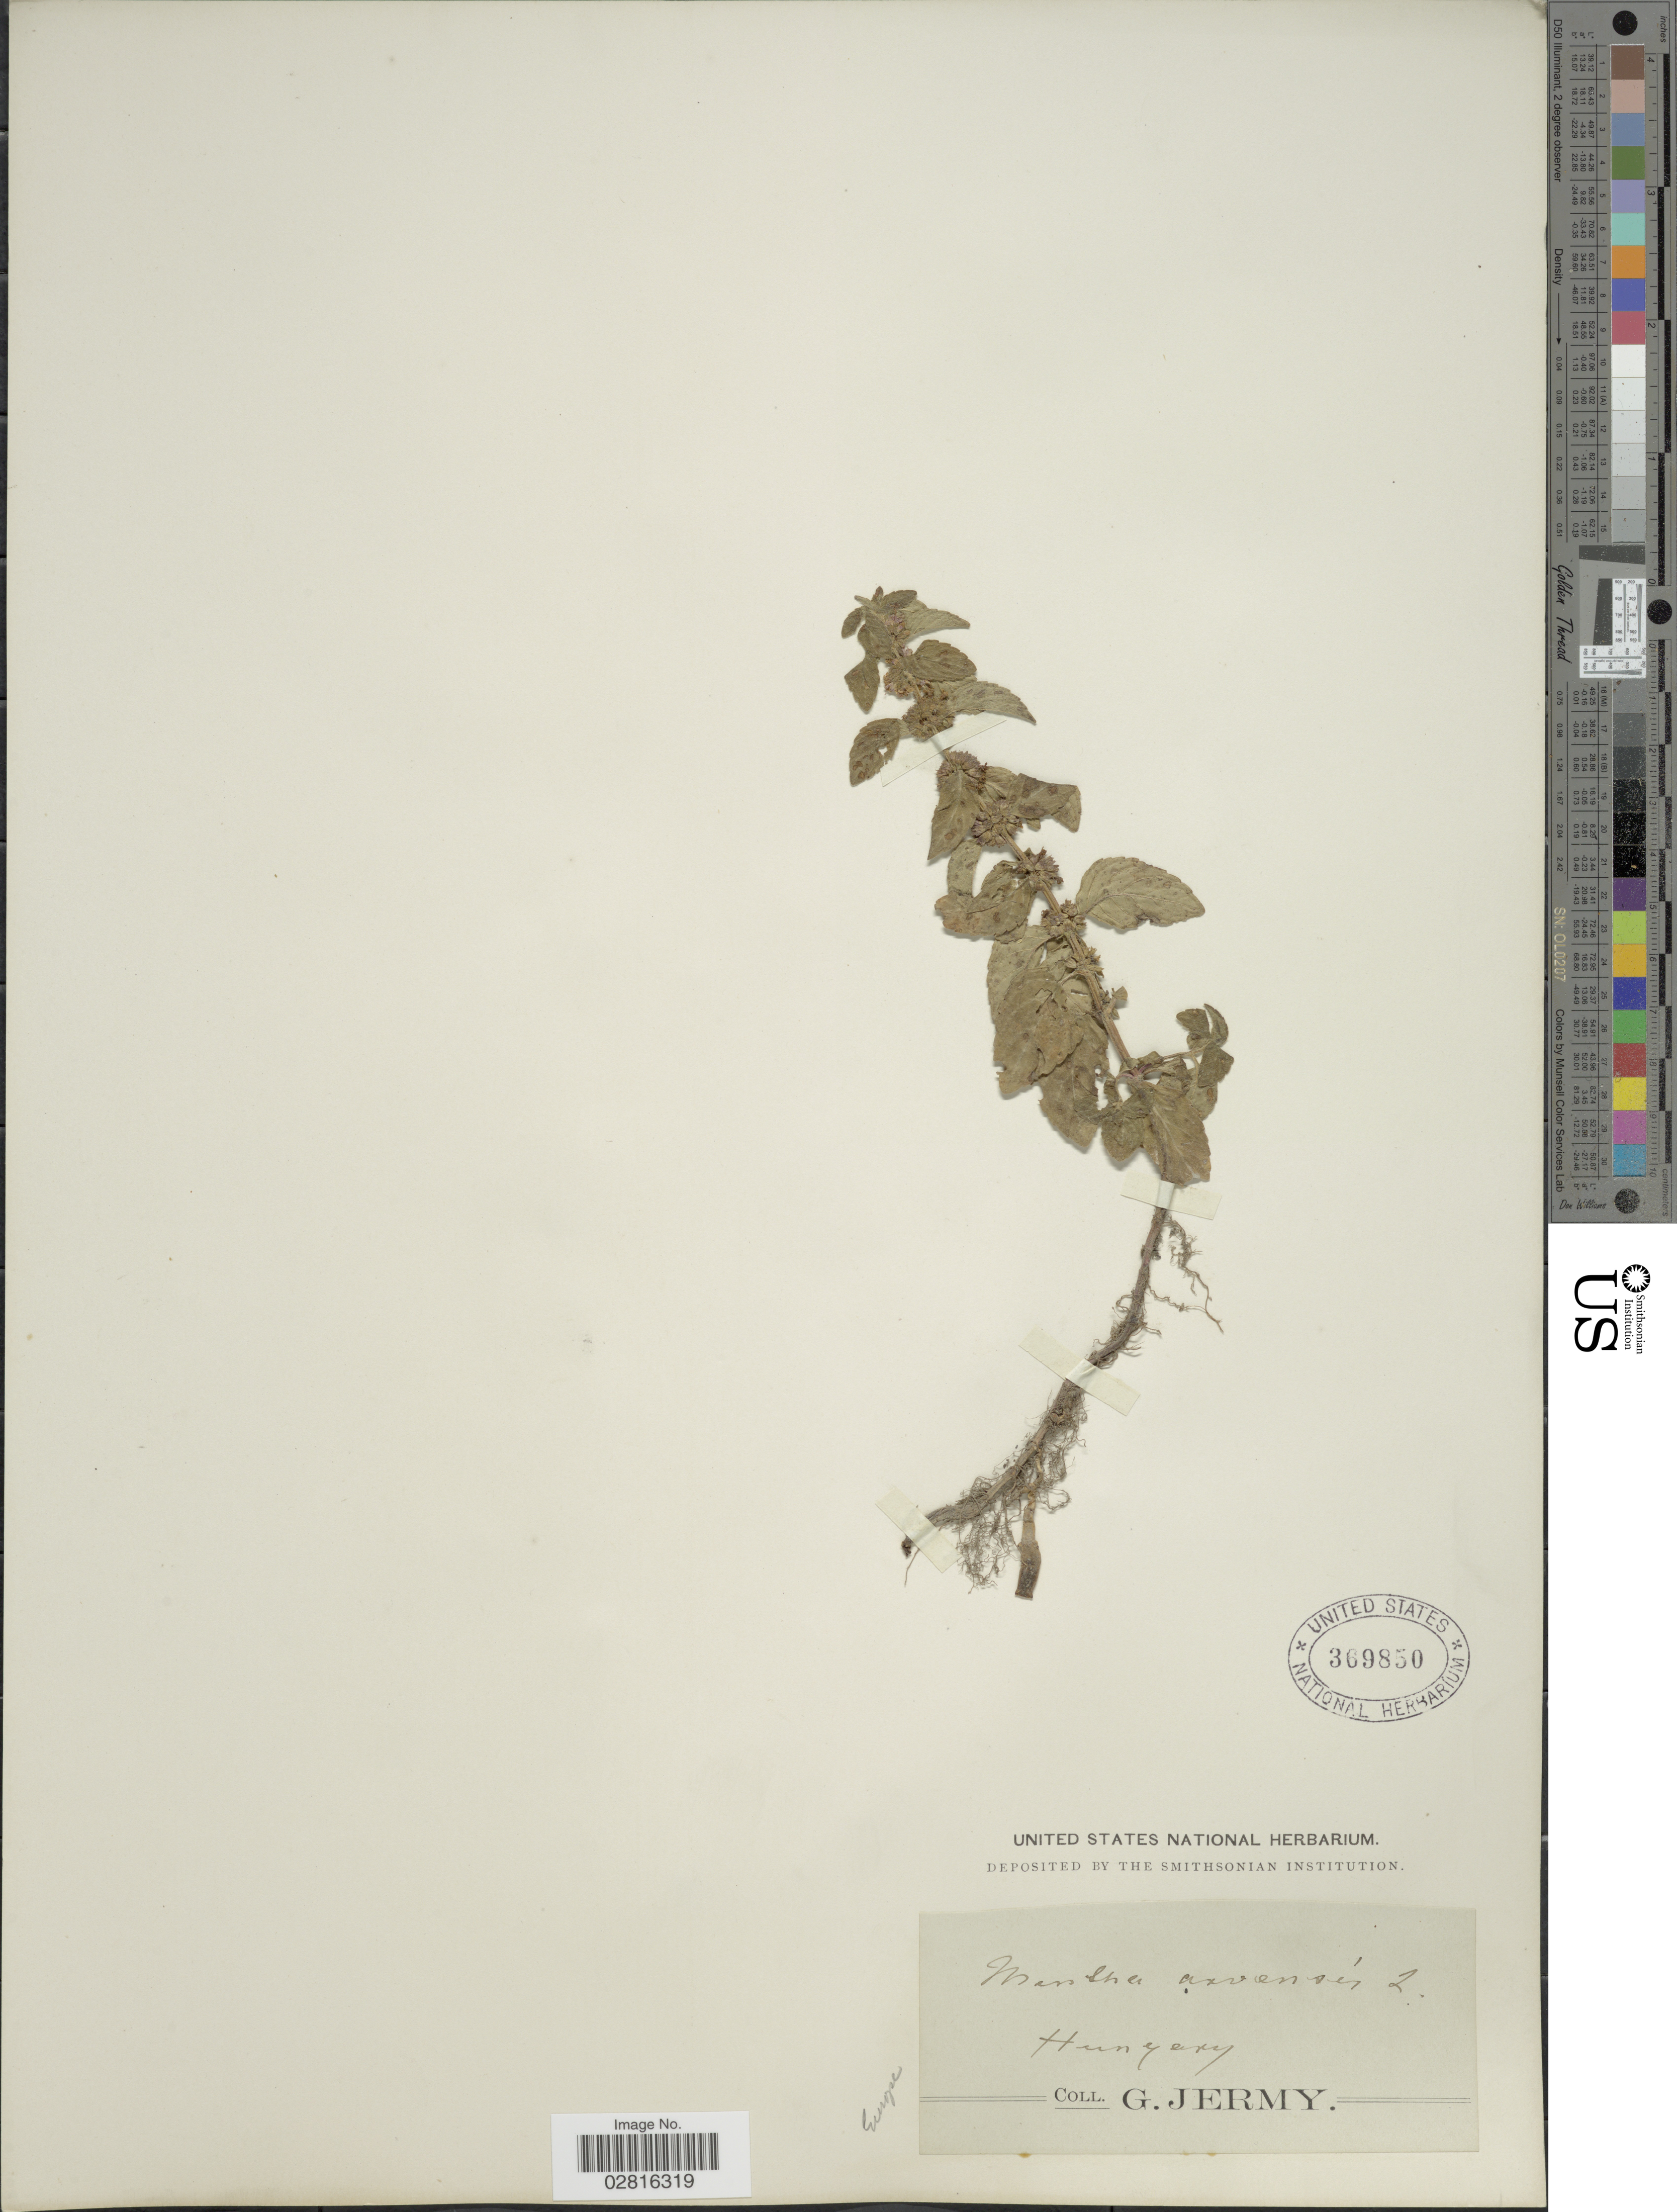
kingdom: Plantae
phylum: Tracheophyta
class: Magnoliopsida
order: Lamiales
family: Lamiaceae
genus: Mentha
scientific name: Mentha arvensis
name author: L.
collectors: G. Jermy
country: Hungary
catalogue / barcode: US 369850